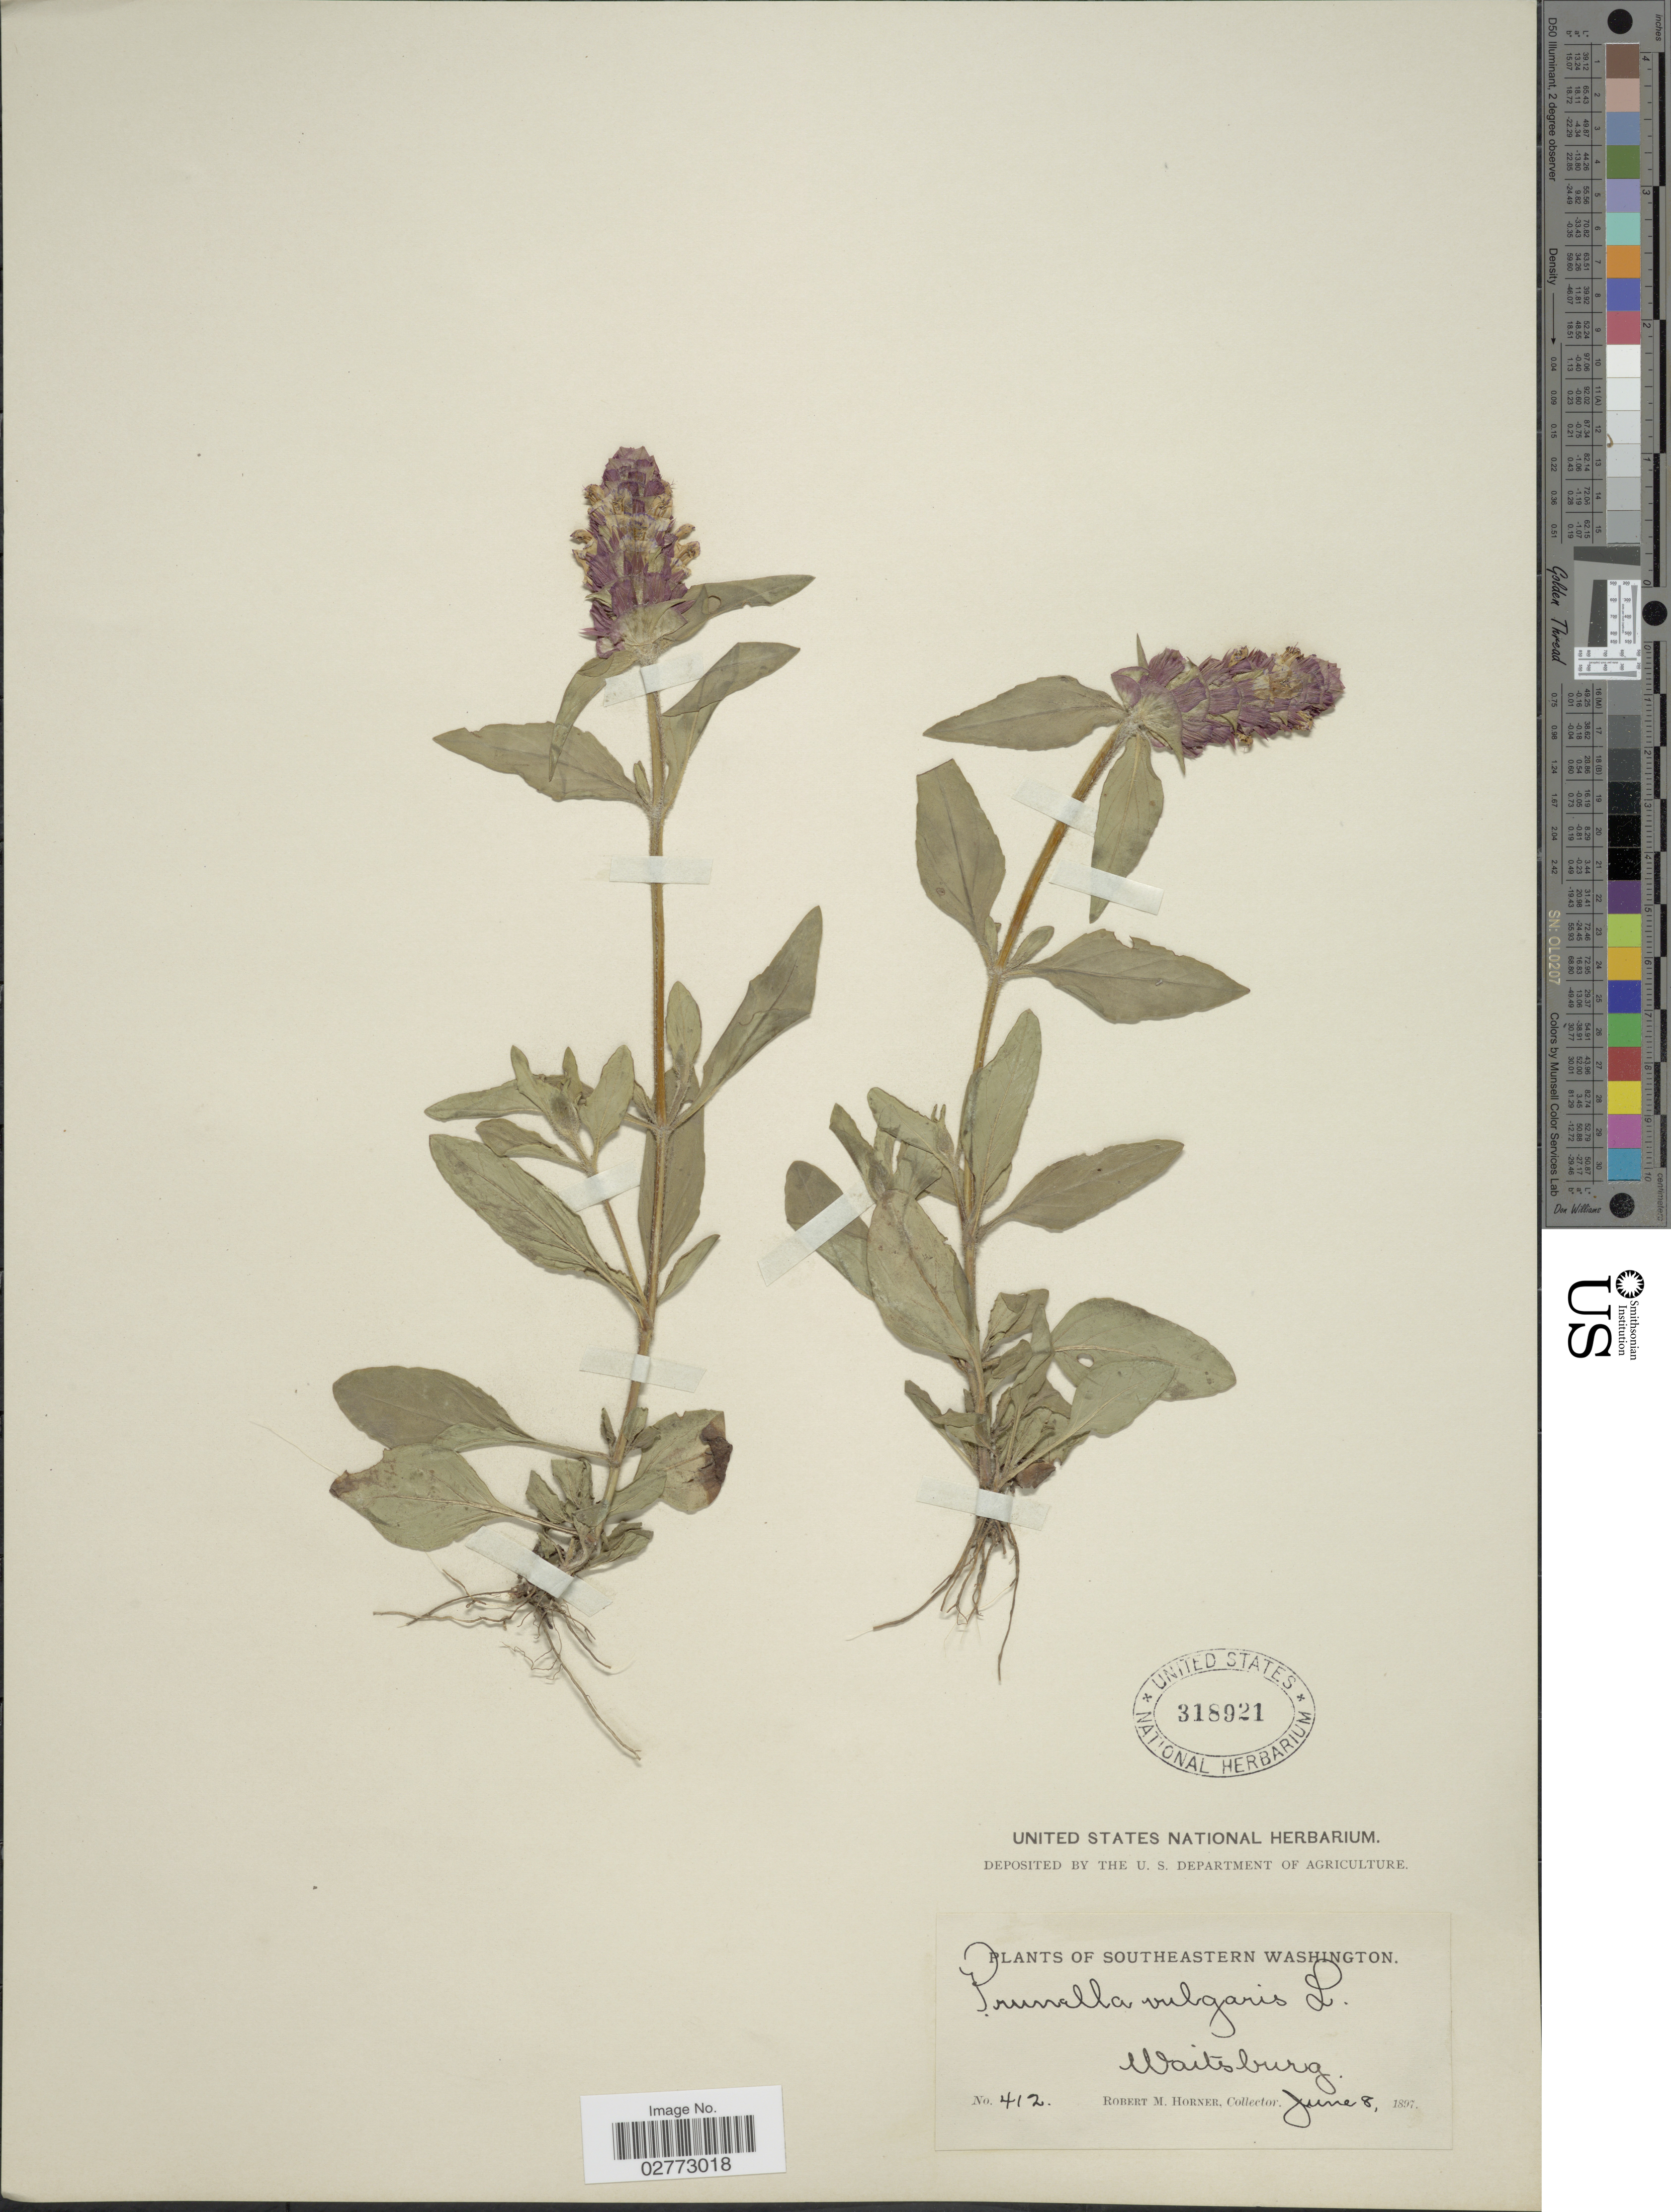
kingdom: Plantae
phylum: Tracheophyta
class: Magnoliopsida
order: Lamiales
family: Lamiaceae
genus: Prunella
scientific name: Prunella vulgaris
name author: L.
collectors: R. Horner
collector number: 412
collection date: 1897-06-08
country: United States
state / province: Washington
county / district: Walla Walla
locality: Southeastern Washington. Waitsburg.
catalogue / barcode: US 318921